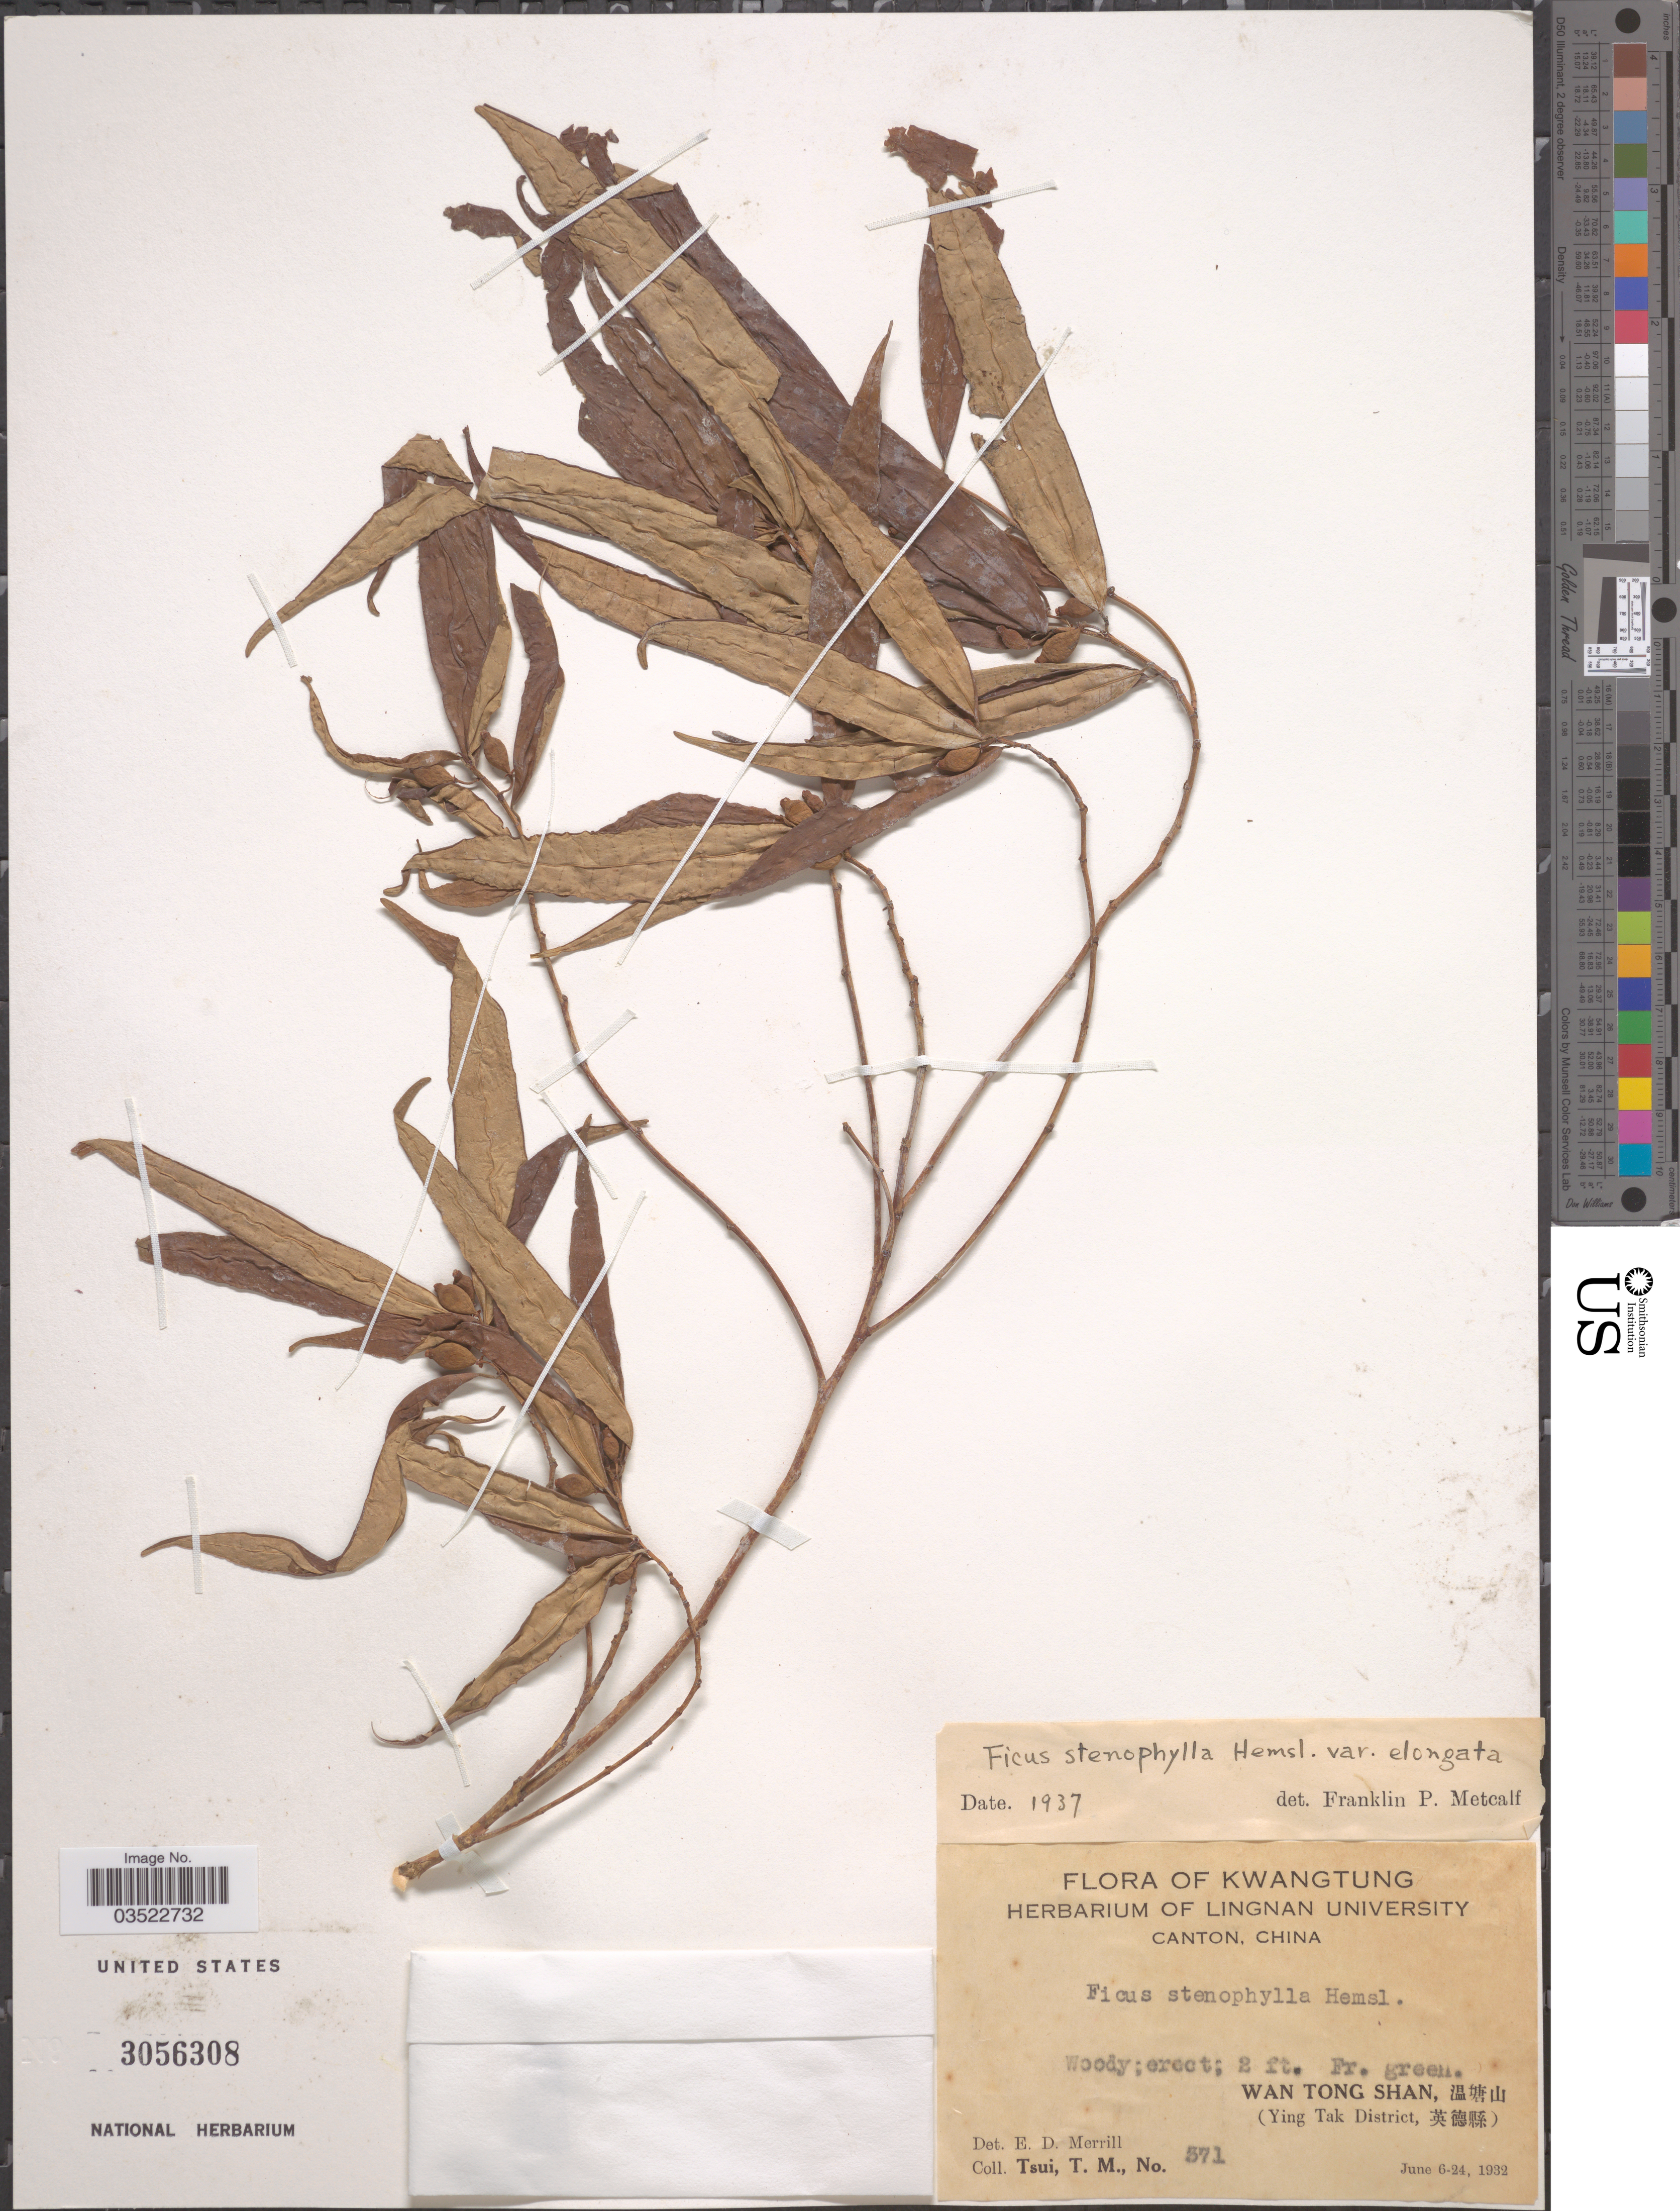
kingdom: Plantae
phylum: Tracheophyta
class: Magnoliopsida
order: Rosales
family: Moraceae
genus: Ficus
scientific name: Ficus stenophylla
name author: Hemsl.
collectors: T. Tsui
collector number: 371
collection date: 1932-06-06/1932-06-24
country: China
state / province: Guangdong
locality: Kwangtung. Wan Tong Shan, [Foreign script] (Ying Tak District, [Foreign script]).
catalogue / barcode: US 3056308